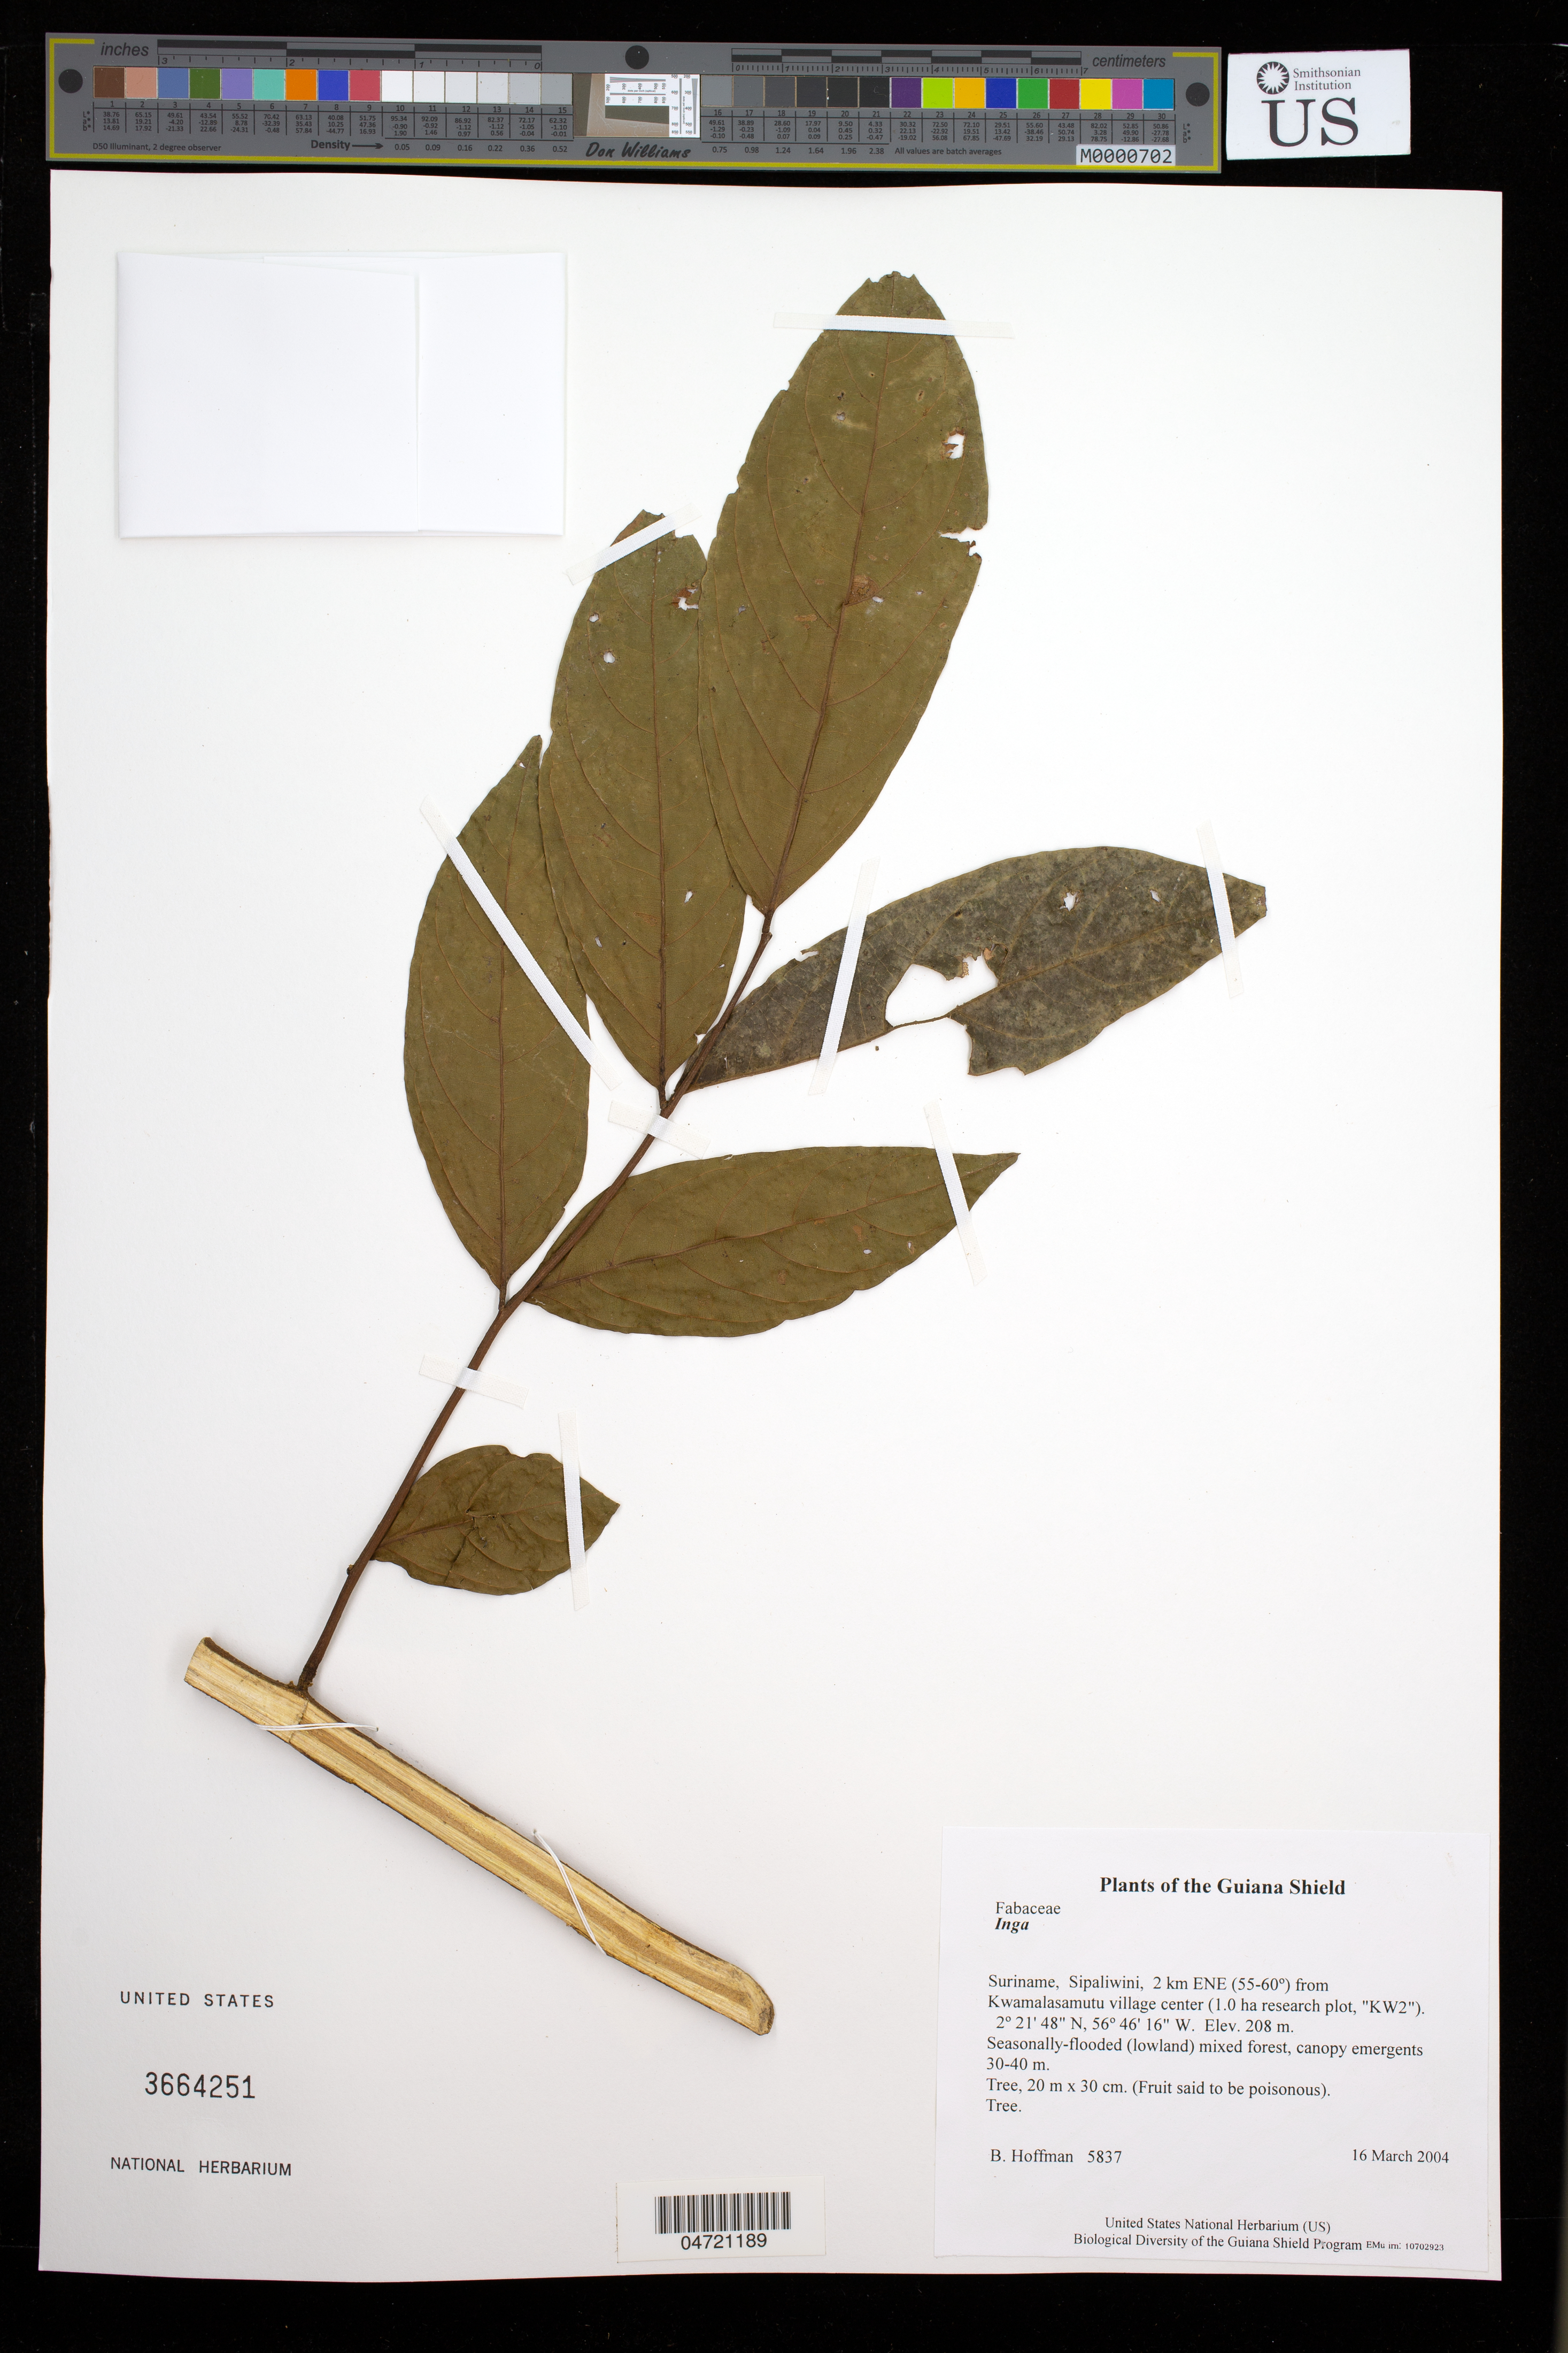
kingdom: Plantae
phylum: Tracheophyta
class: Magnoliopsida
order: Fabales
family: Fabaceae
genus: Inga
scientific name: Inga sp.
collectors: B. Hoffman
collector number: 5837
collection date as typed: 16 March 2004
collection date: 2004-03-16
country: Suriname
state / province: Sipaliwini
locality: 2 km ENE (55-60º) from Kwamalasamutu village center (1.0 ha research plot, "KW2")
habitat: Seasonally-flooded (lowland) mixed forest, canopy emergents 30-40 m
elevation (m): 208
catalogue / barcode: US 3664251